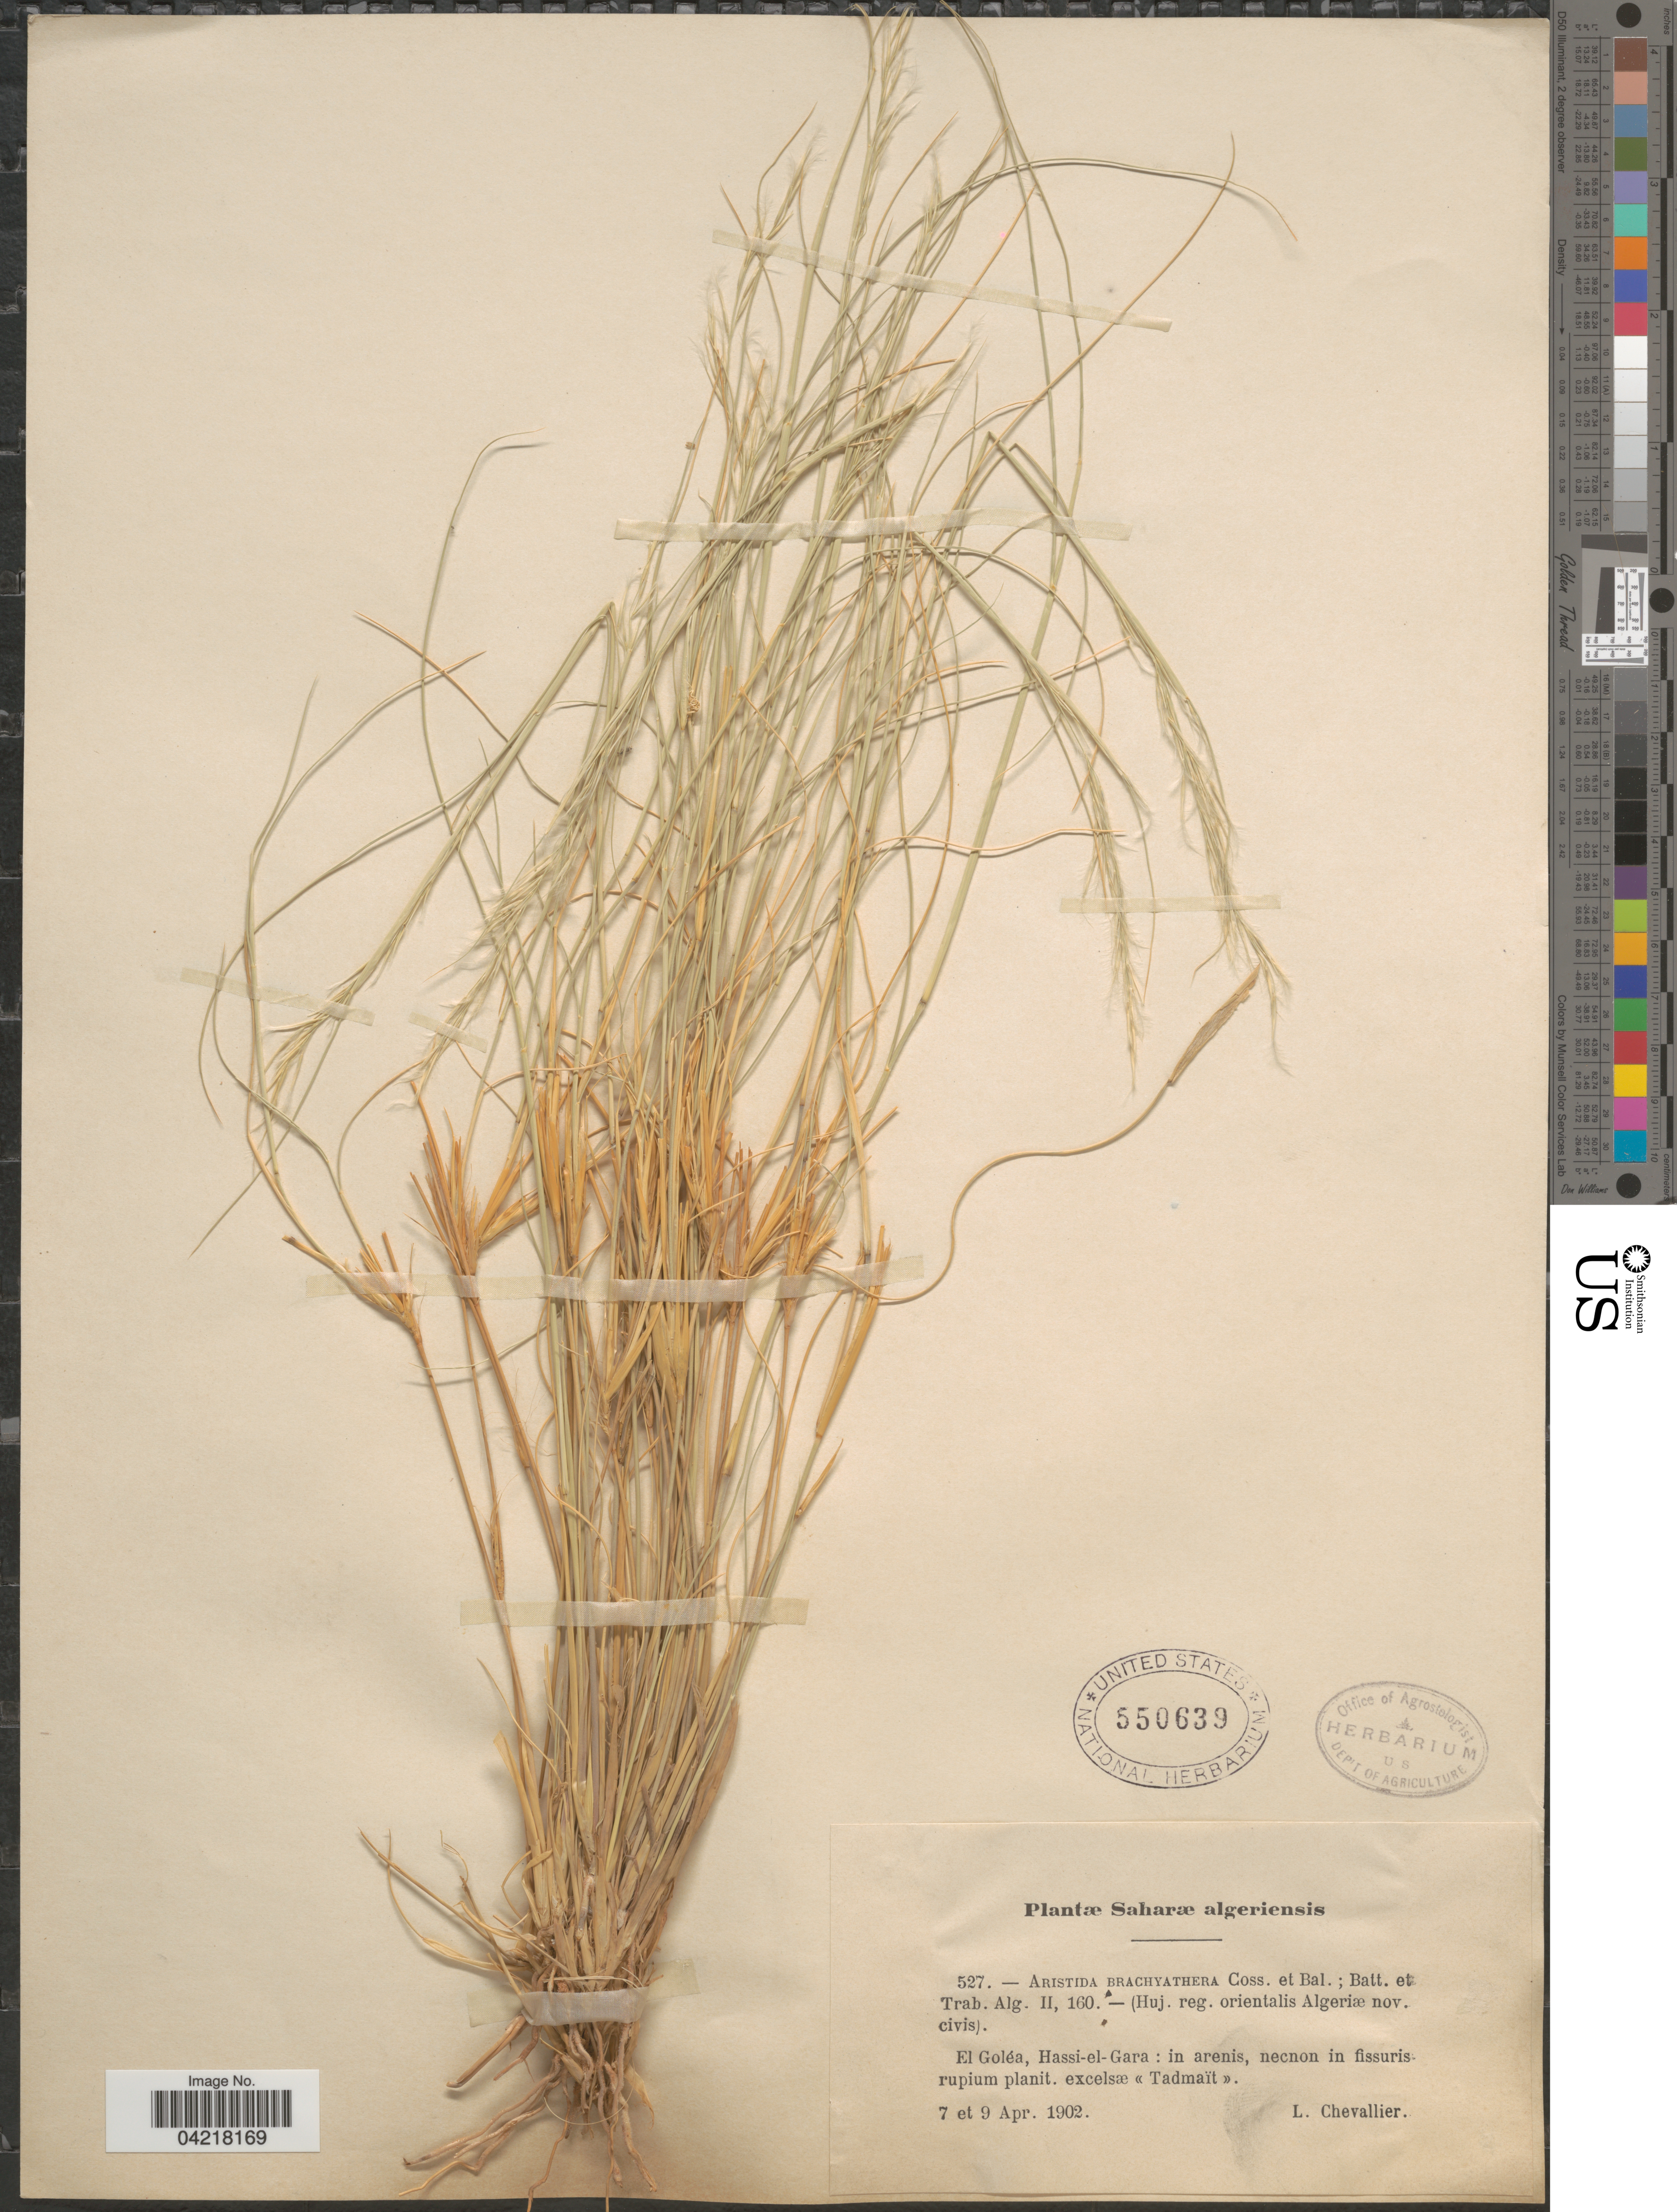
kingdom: Plantae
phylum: Tracheophyta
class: Liliopsida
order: Poales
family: Poaceae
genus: Stipagrostis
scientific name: Stipagrostis brachyathera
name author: (Coss. & Balansa) De Winter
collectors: L. Chevallier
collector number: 527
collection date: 1902-04-07/1902-04-09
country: Algeria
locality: Saharæ algeriensis. El Goléa, Hassi-el-Gara: in arenis, necnon in fissuris-rupium planit. excelsæ «Tadmaït».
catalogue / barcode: US 550639